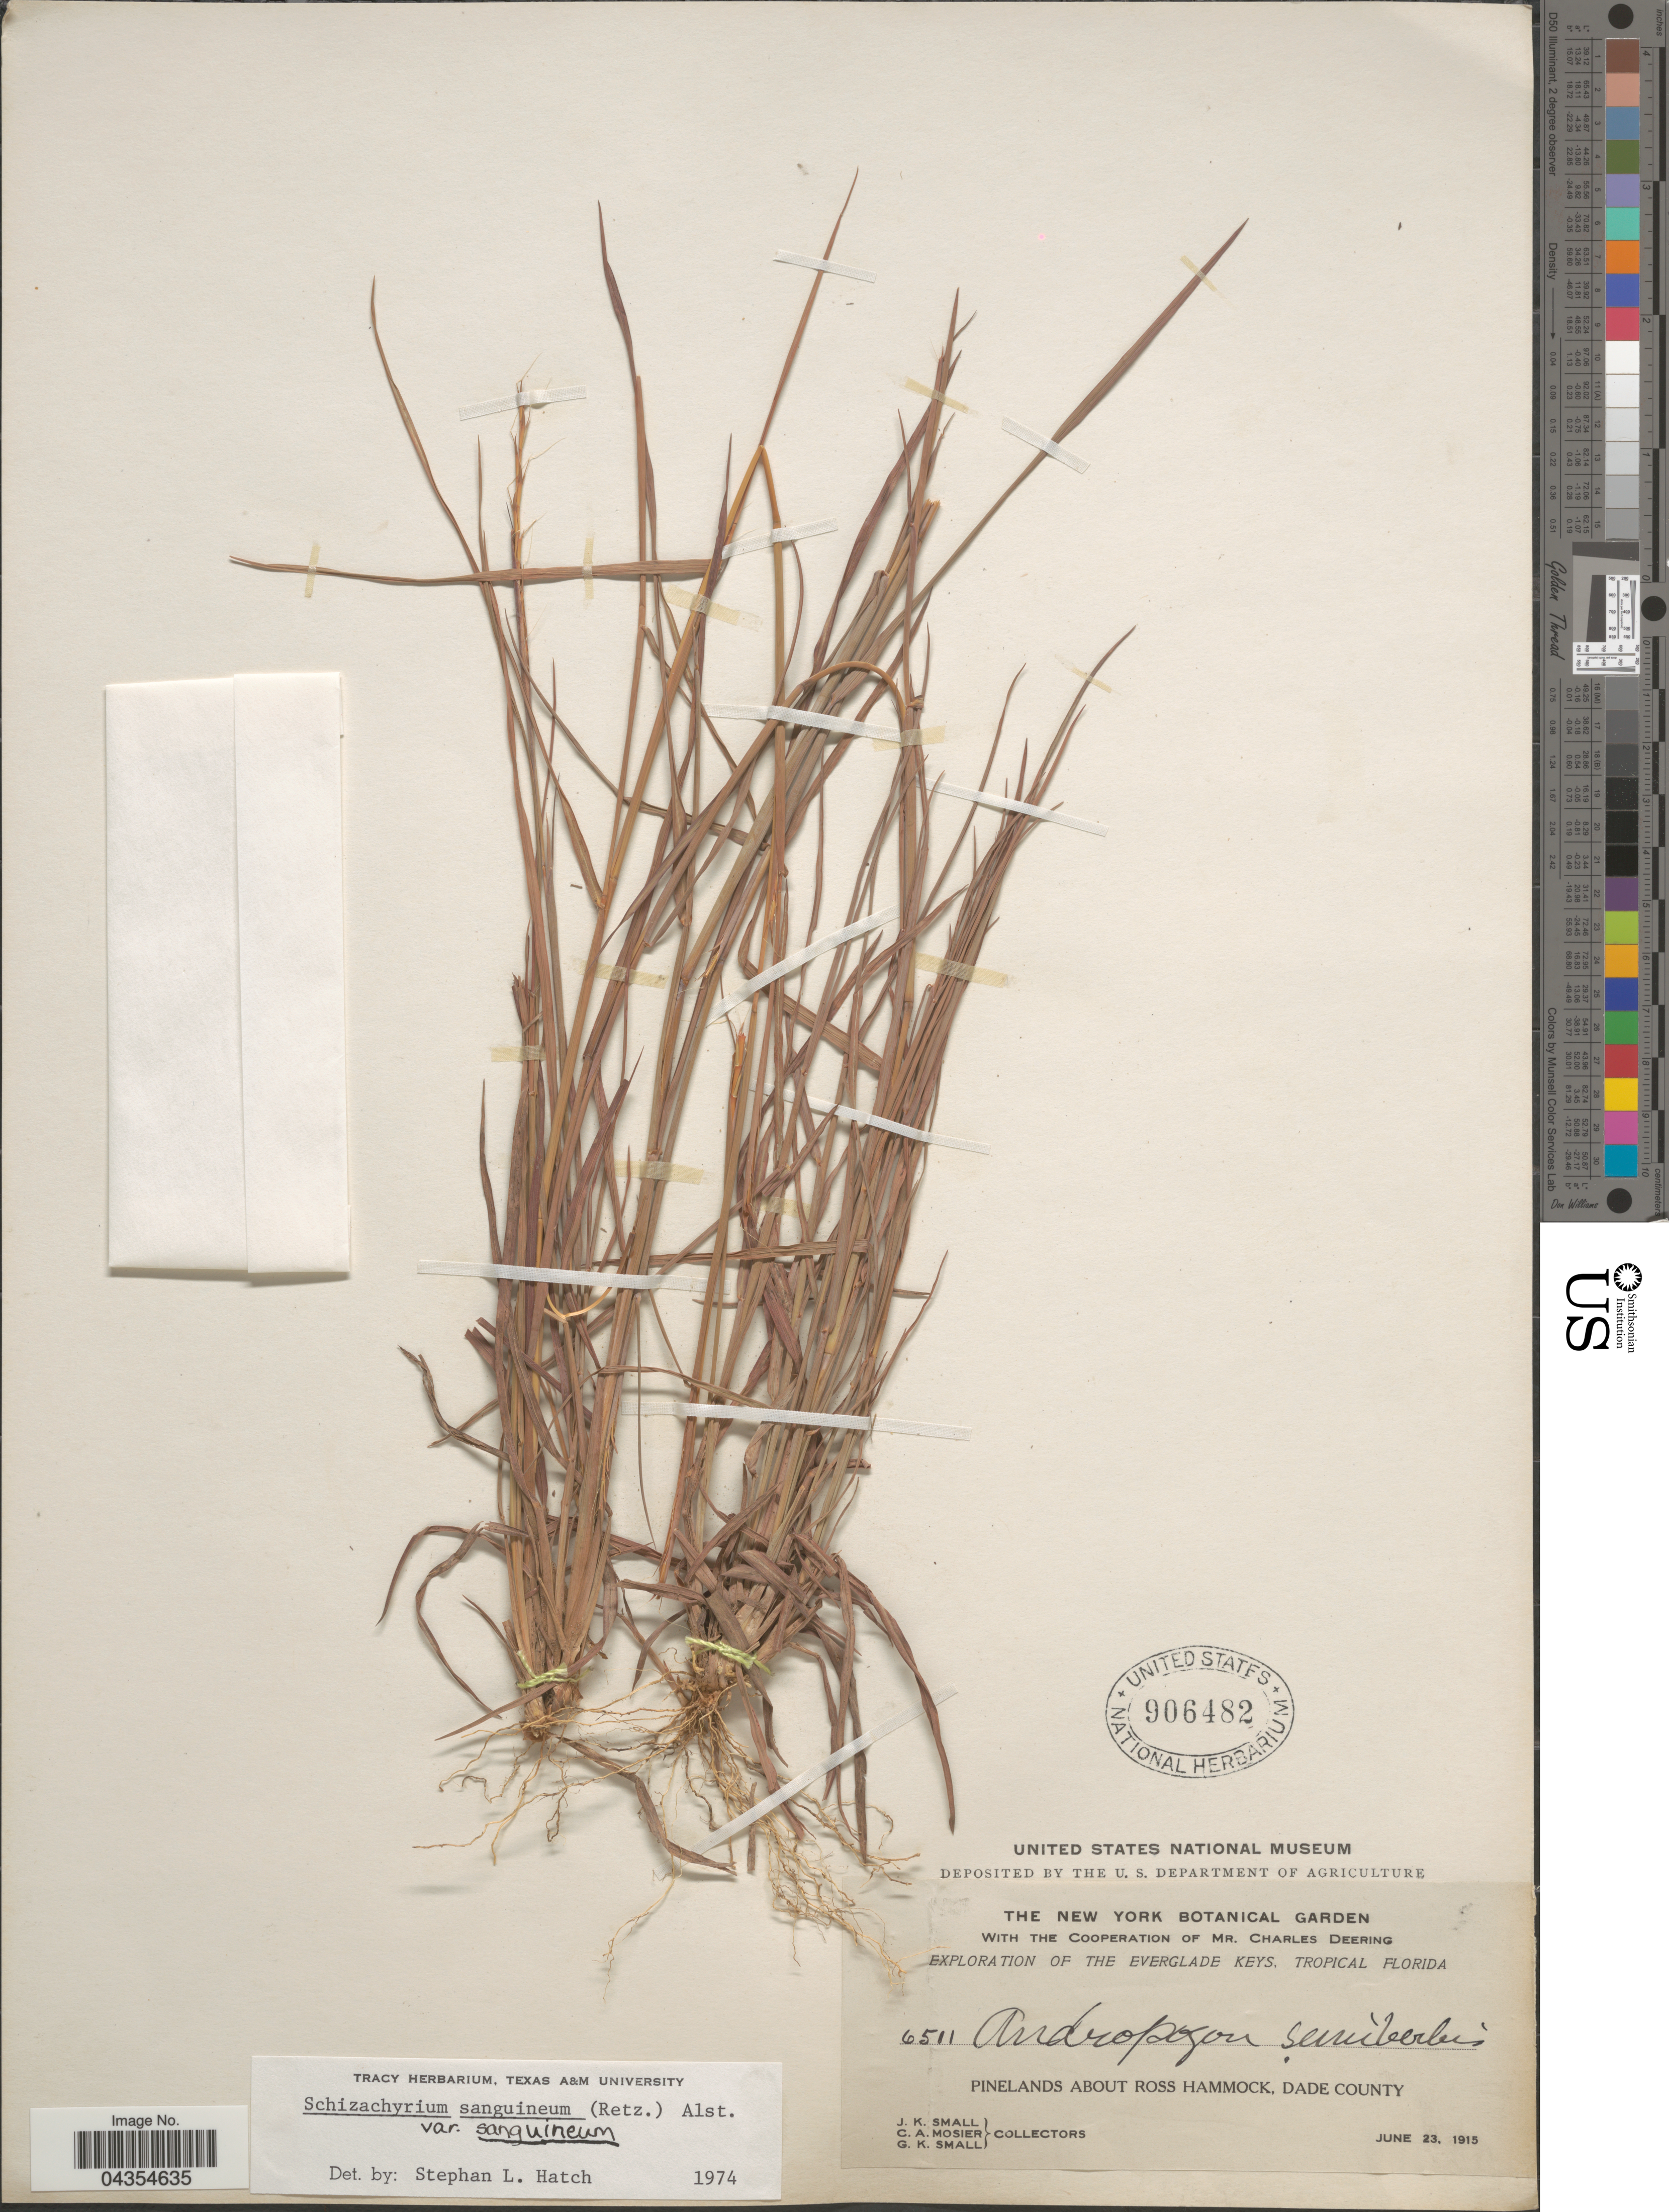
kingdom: Plantae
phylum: Tracheophyta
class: Liliopsida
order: Poales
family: Poaceae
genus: Schizachyrium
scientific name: Schizachyrium sanguineum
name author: (Retz.) Alston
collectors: J. K. Small, C. A. Mosier & G. K. Small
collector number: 6511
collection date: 1915-06-23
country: United States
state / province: Florida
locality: Exploration of the Everglade Keys, Tropical Florida. Pinelands about Ross Hammock, Dade County.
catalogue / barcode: US 906582